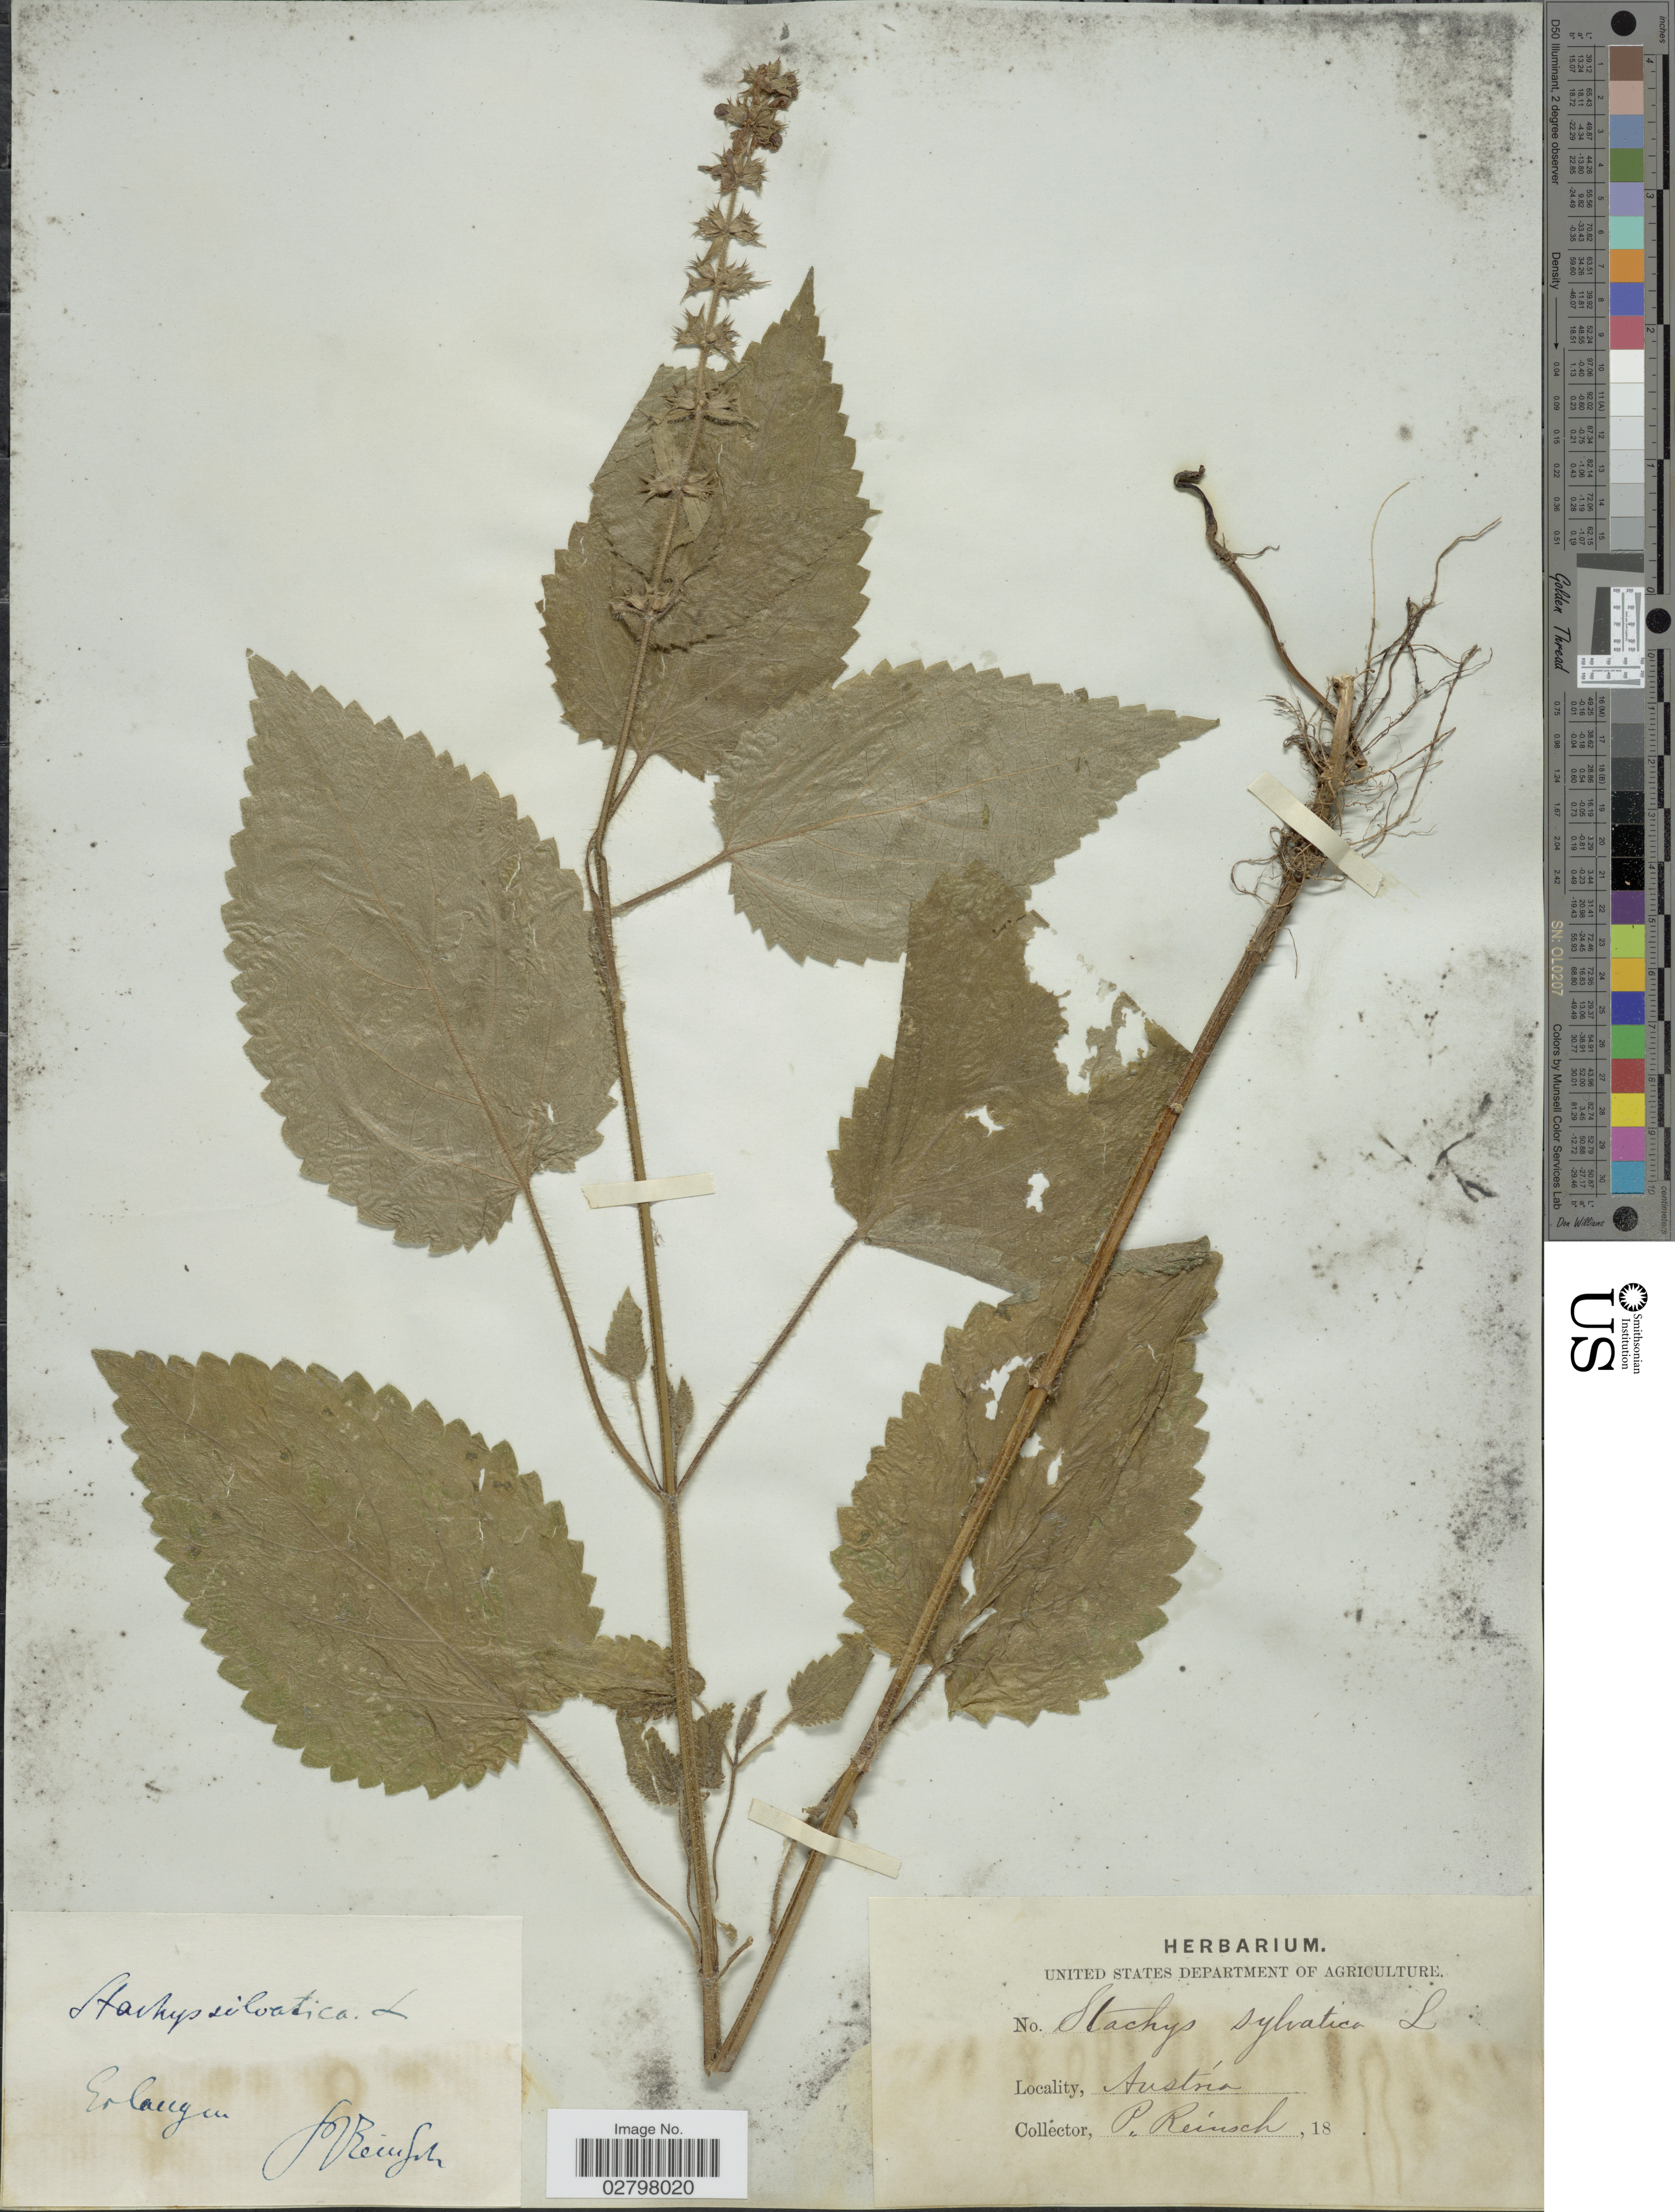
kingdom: Plantae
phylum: Tracheophyta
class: Magnoliopsida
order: Lamiales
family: Lamiaceae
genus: Stachys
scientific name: Stachys sylvatica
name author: L.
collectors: P.F. Reinsch (herbarium)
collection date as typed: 18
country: Germany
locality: Erlangen.